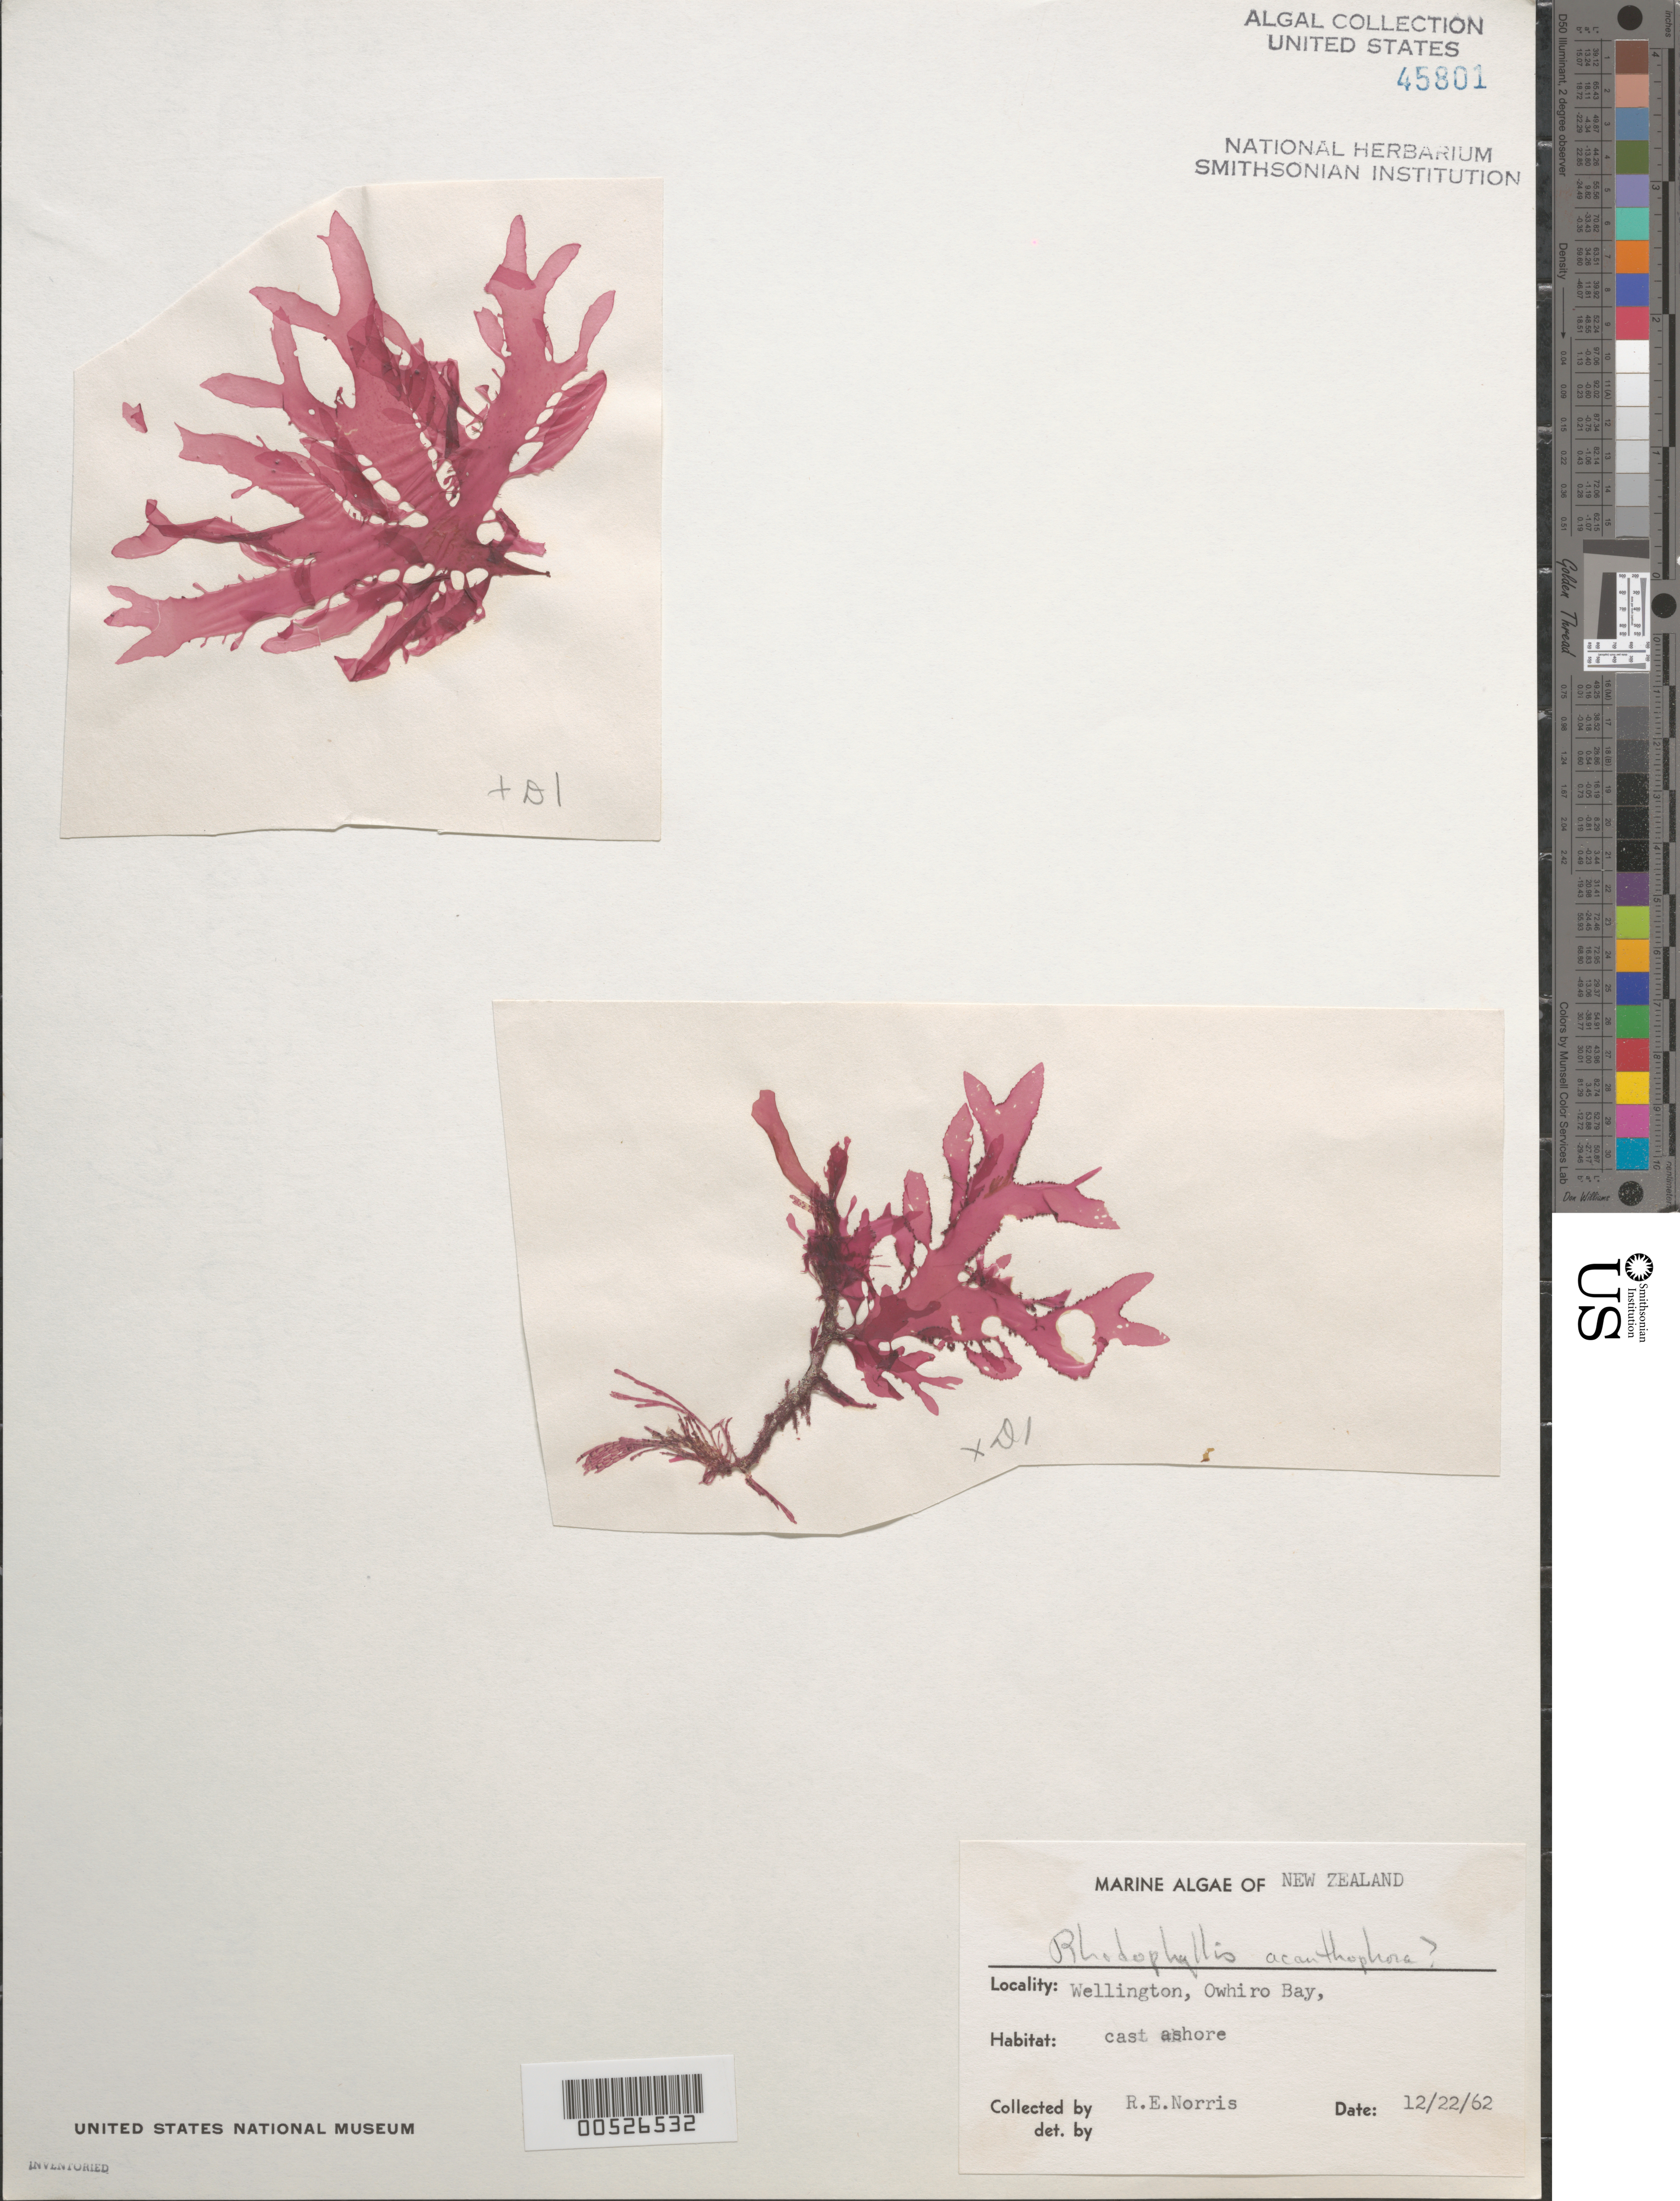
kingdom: Plantae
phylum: Rhodophyta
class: Florideophyceae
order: Gigartinales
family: Cystocloniaceae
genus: Rhodophyllis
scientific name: Rhodophyllis centrocarpa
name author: (Montagne) M.J. Wynne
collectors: R. E. Norris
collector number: D1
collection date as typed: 22 Dec 1962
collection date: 1962-12-22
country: New Zealand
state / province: Wellington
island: North Island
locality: Wellington, Owhiro Bay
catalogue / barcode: US 45801